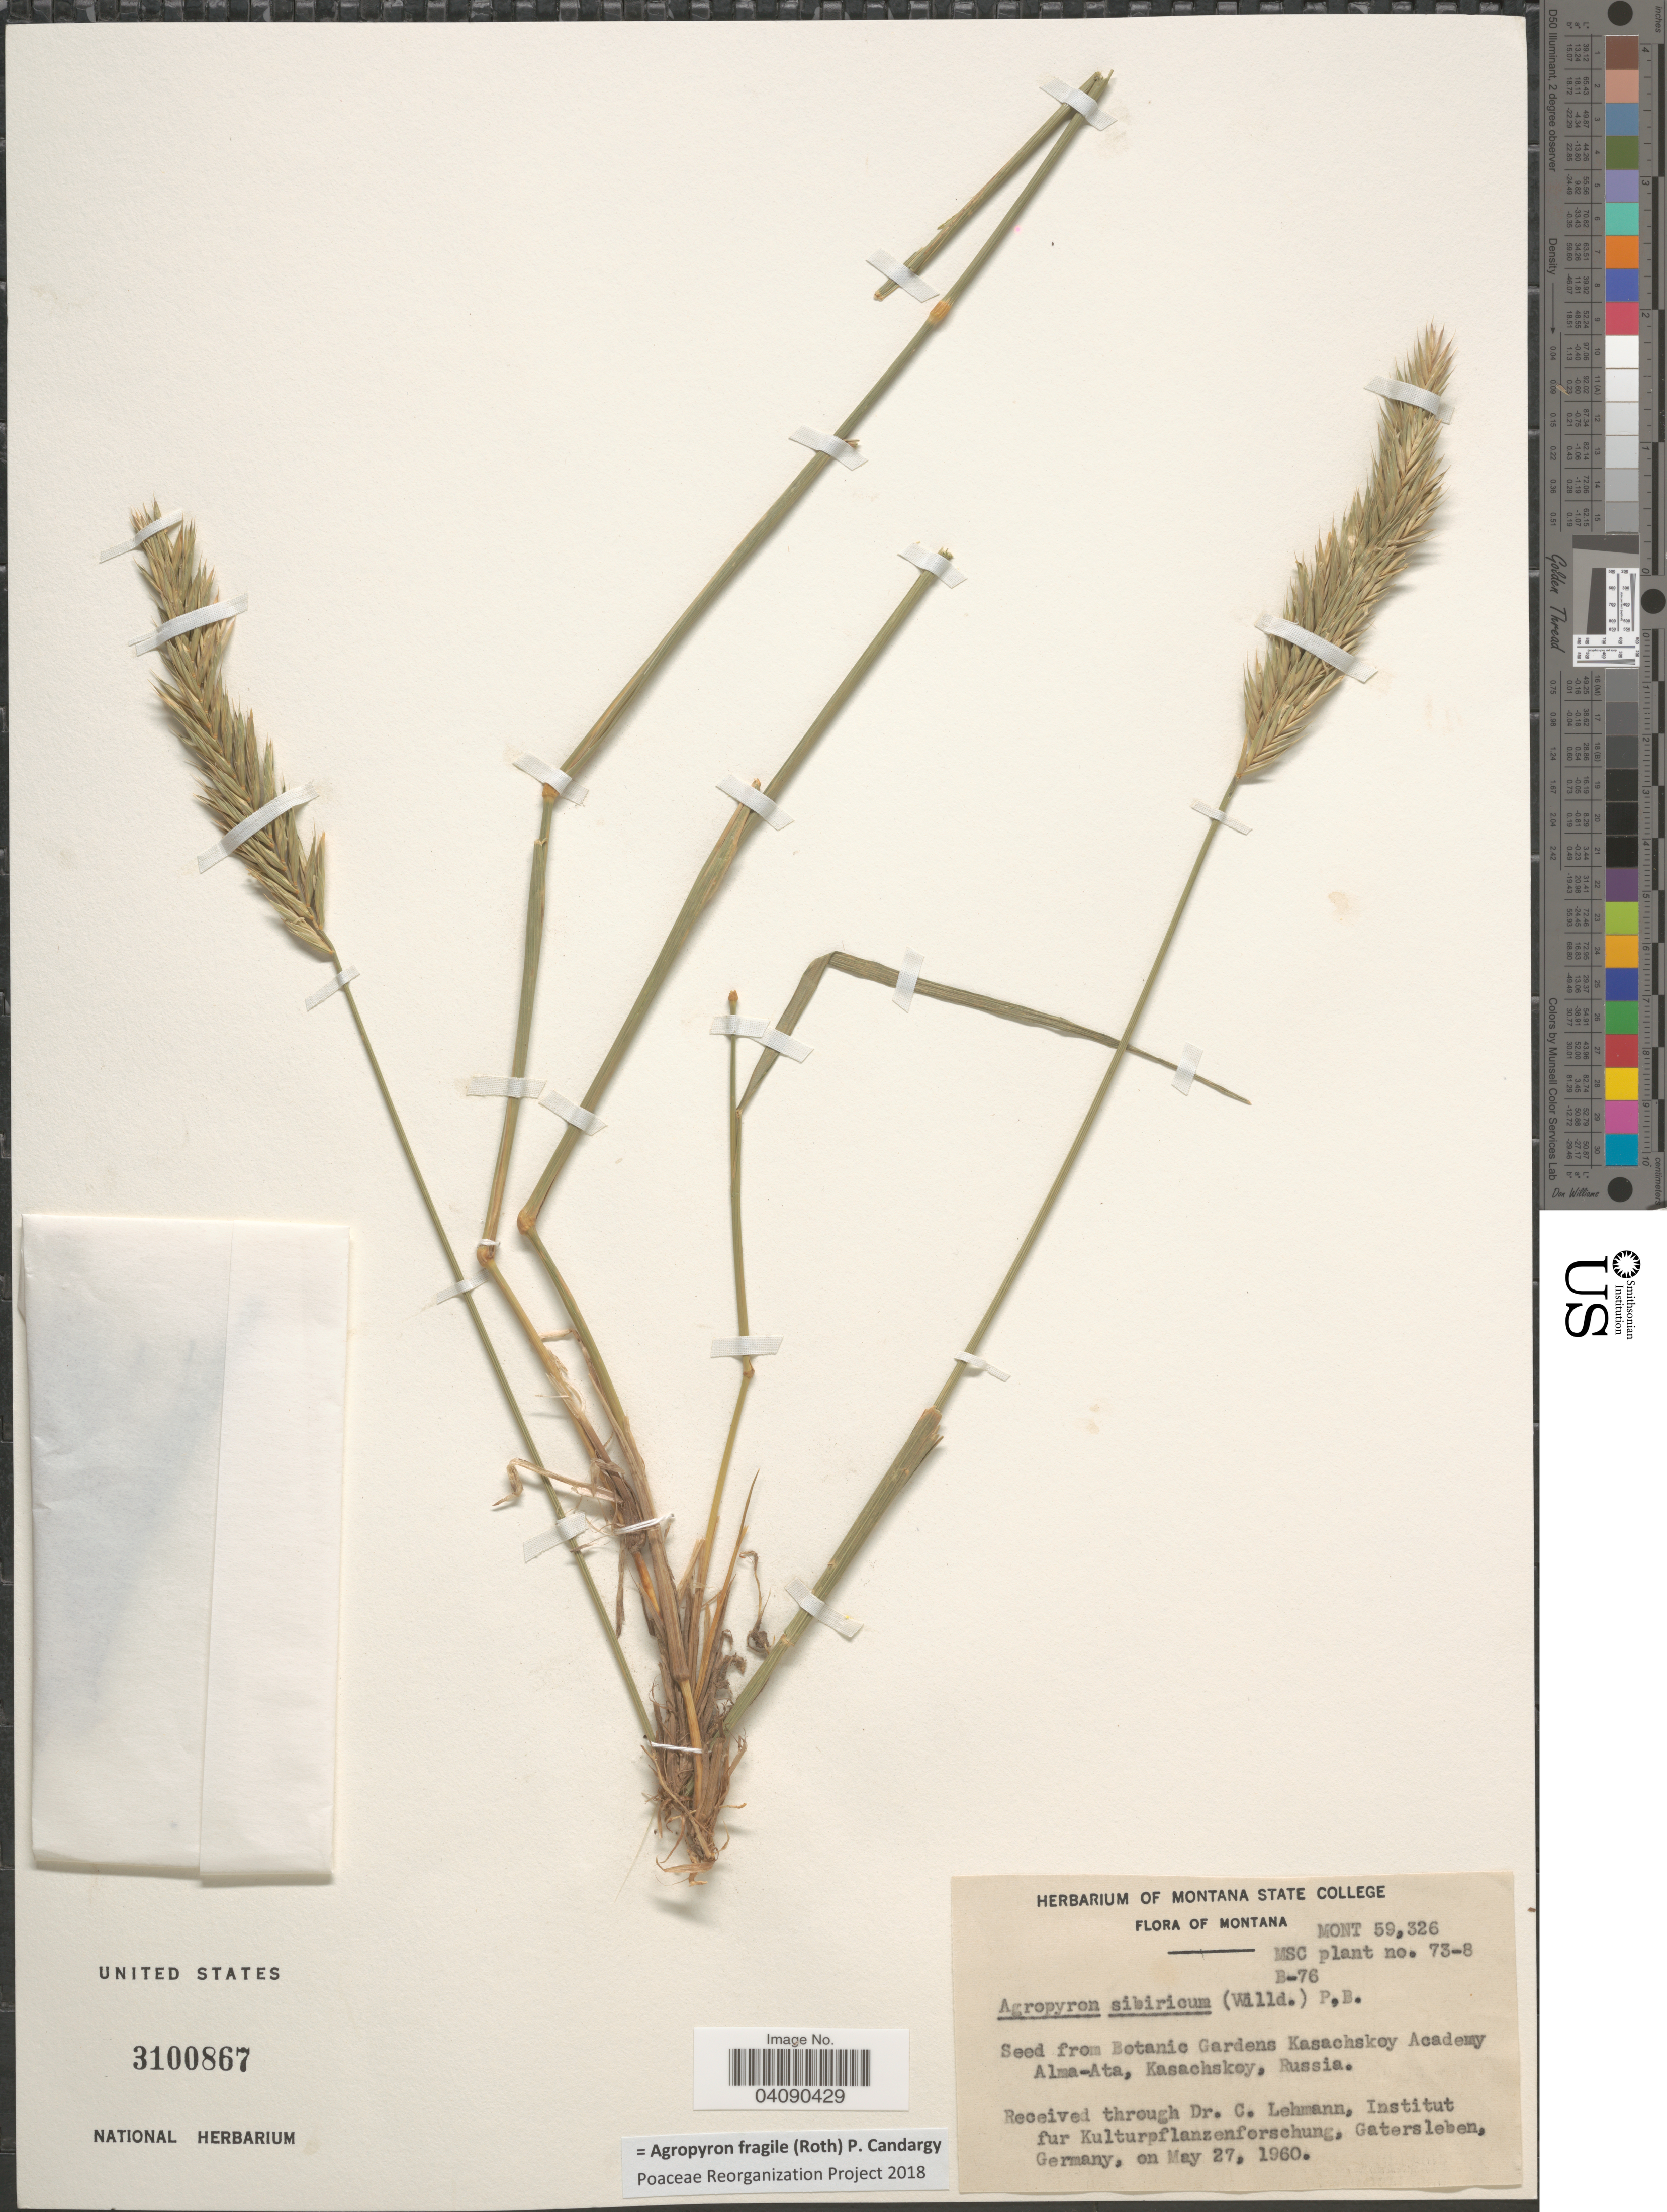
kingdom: Plantae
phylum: Tracheophyta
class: Liliopsida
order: Poales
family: Poaceae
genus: Agropyron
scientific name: Agropyron fragile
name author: (Roth) Candargy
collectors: ex herb. Montana State College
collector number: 73-8?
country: Russian Federation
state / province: Astrakhan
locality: Botanic Gardens Kasachskoy Academy Alma-Ata, Kasachskoy, Russia.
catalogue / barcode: US 3100867